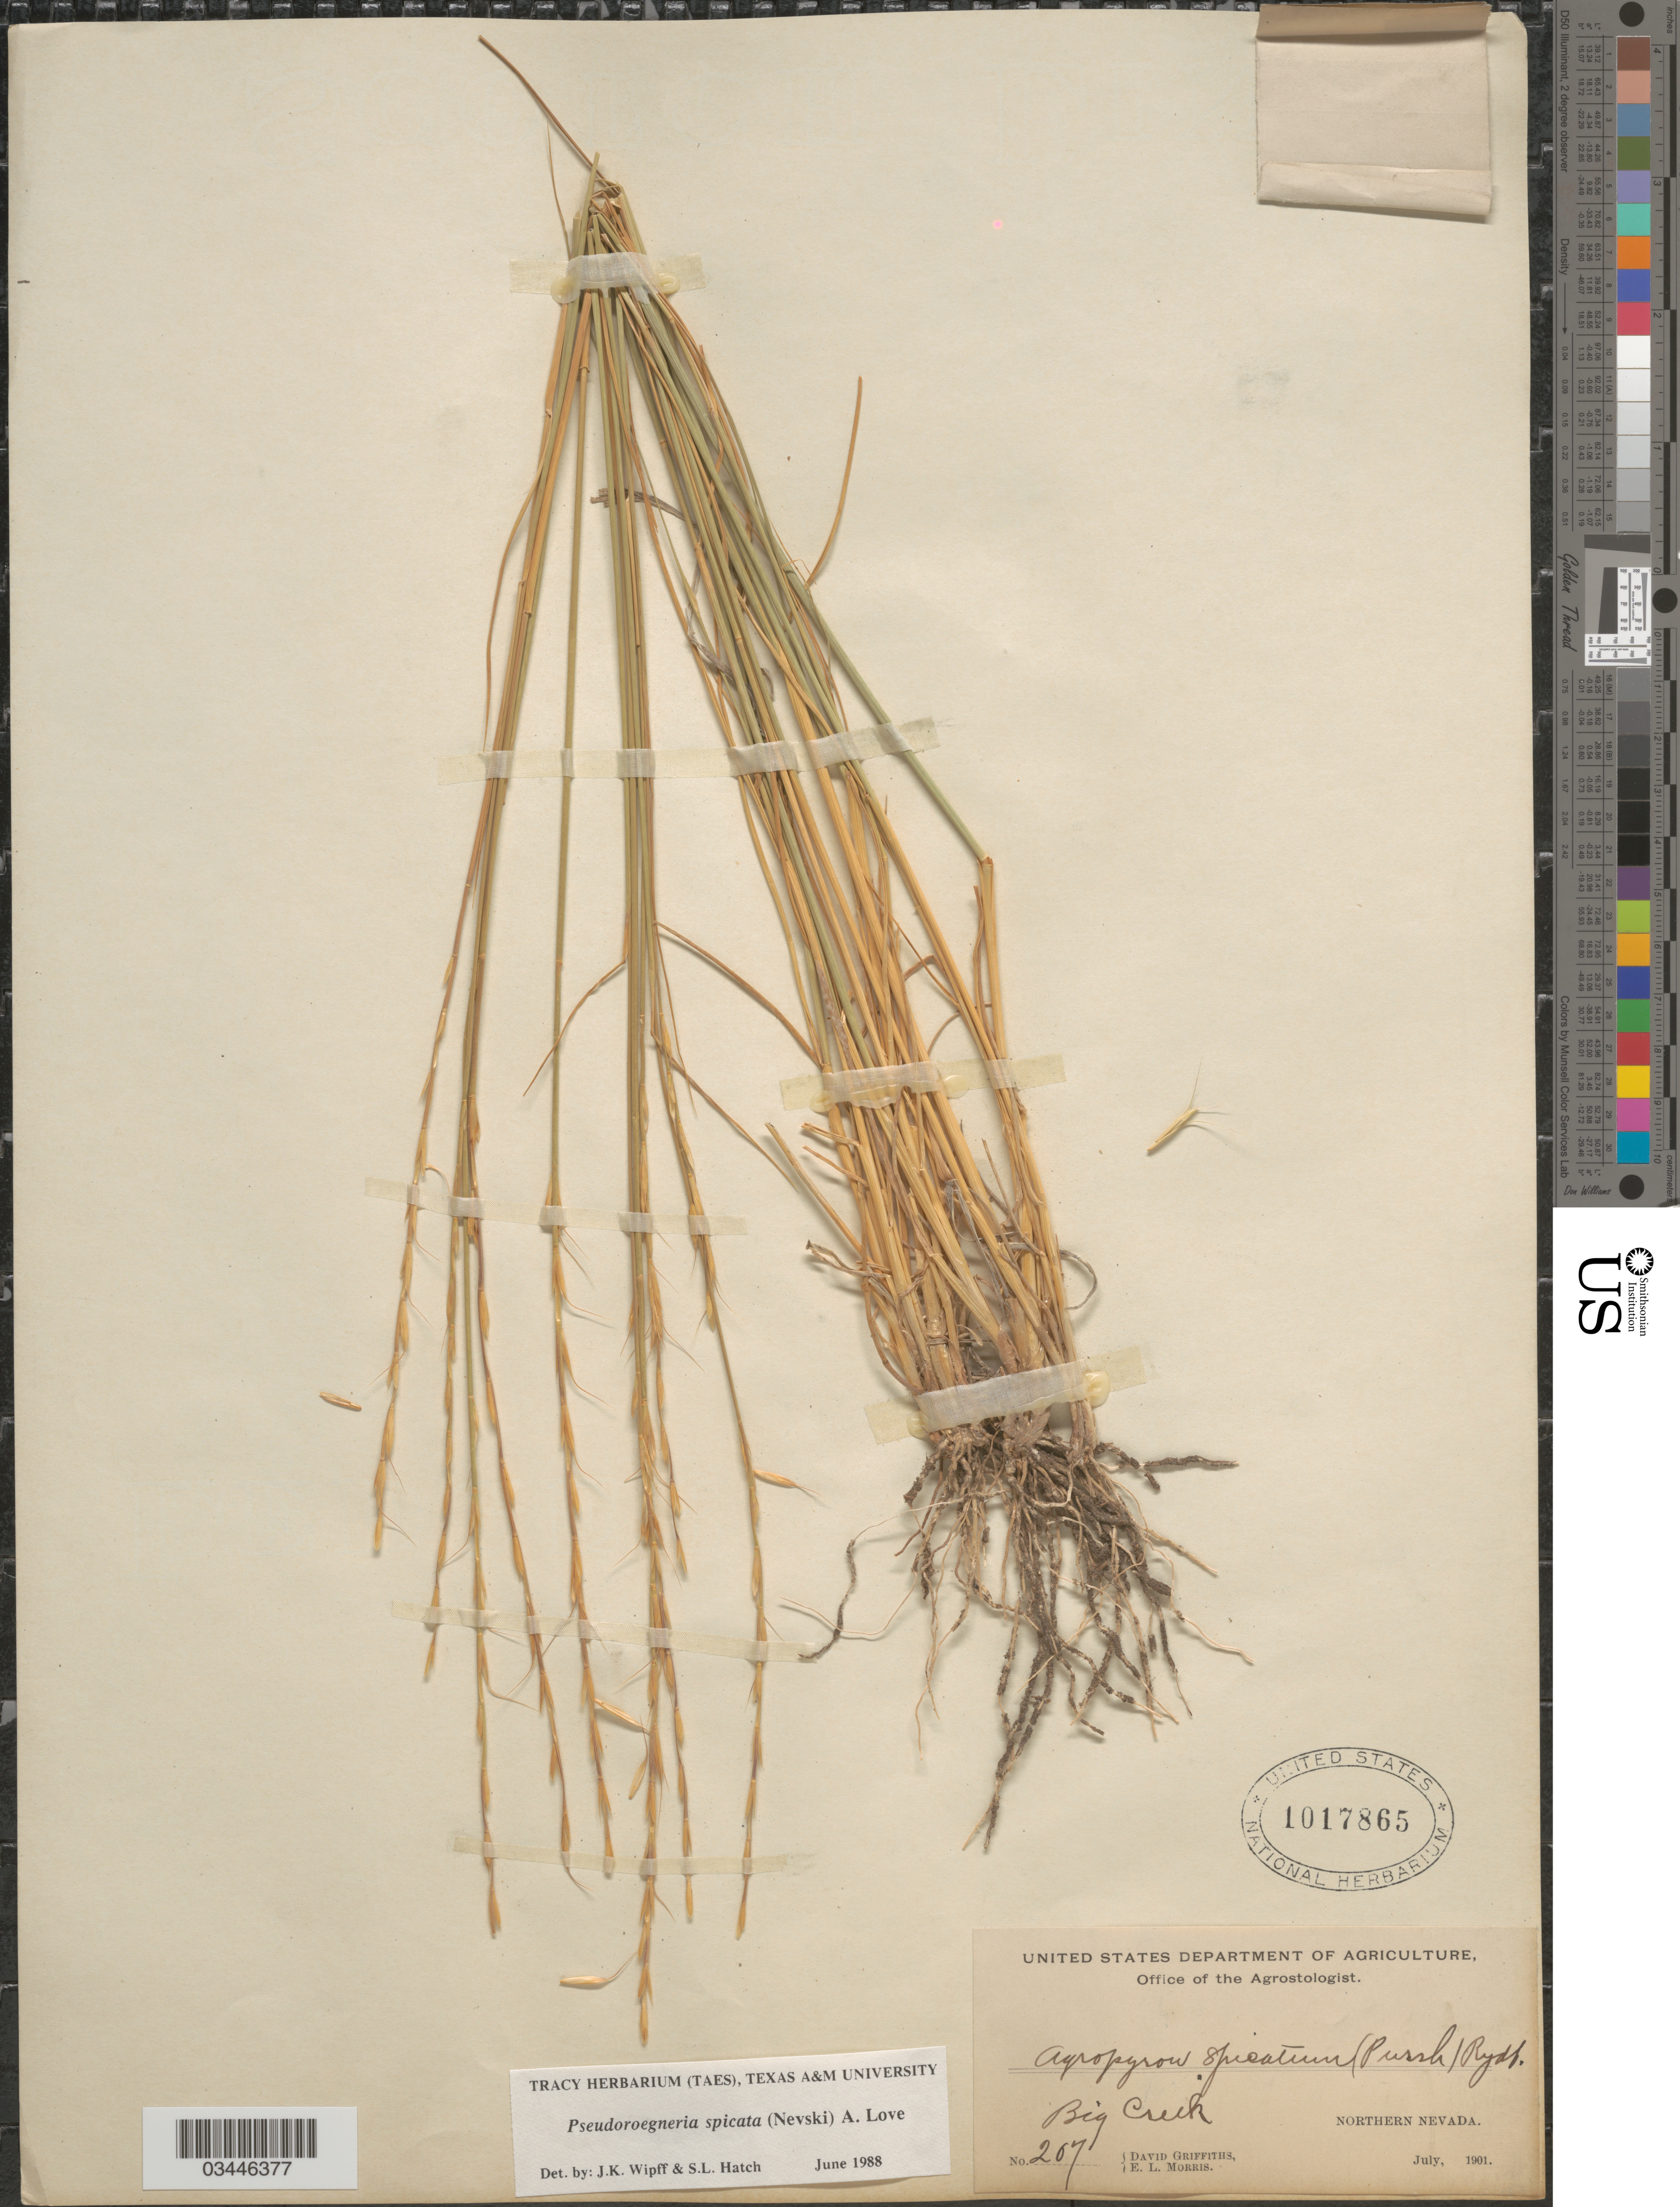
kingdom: Plantae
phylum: Tracheophyta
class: Liliopsida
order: Poales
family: Poaceae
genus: Pseudoroegneria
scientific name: Pseudoroegneria spicata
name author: (Pursh) Á. Löve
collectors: D. Griffiths & E. Morris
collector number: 207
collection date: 1901-07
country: United States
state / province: Nevada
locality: Big Creek. Northern Nevada.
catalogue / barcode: US 1017865